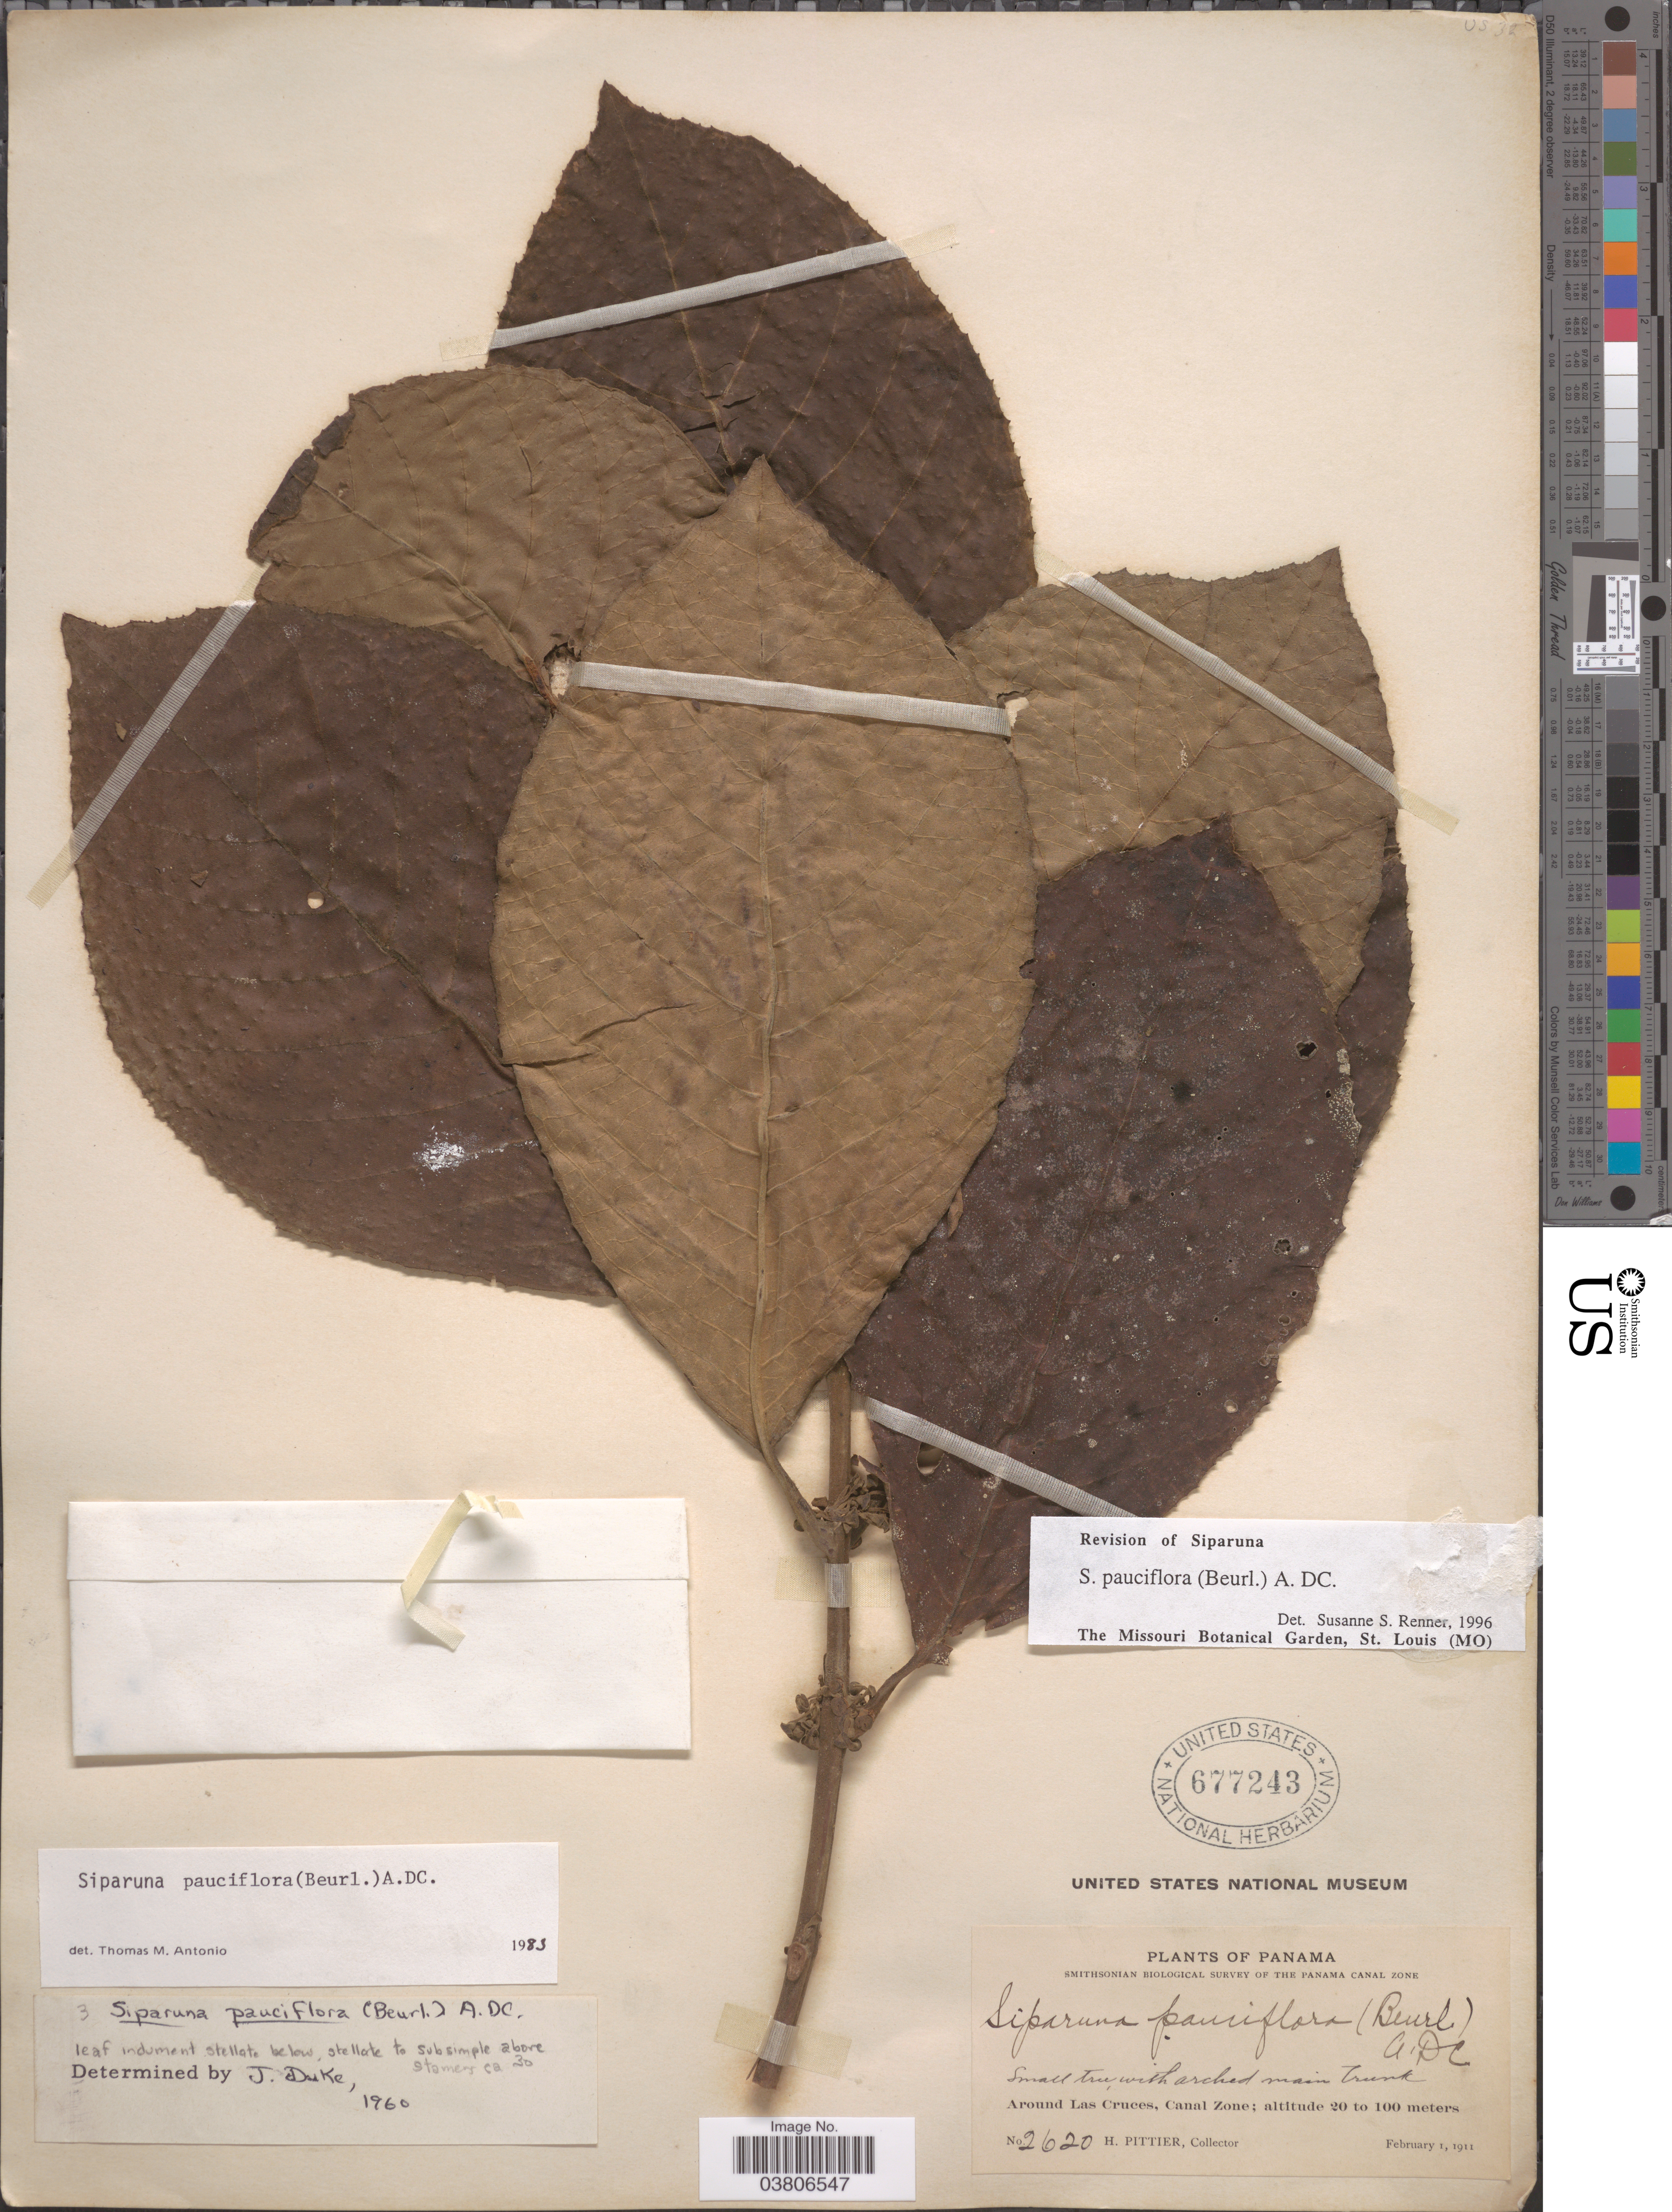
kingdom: Plantae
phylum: Tracheophyta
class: Magnoliopsida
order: Laurales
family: Siparunaceae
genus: Siparuna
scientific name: Siparuna pauciflora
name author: (Beurling) A. DC.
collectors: H. F. Pittier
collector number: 2620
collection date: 1911-02-01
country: Panama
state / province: Colón / Panamá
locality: Around Las Cruces, Canal Zone.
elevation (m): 20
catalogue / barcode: US 677243